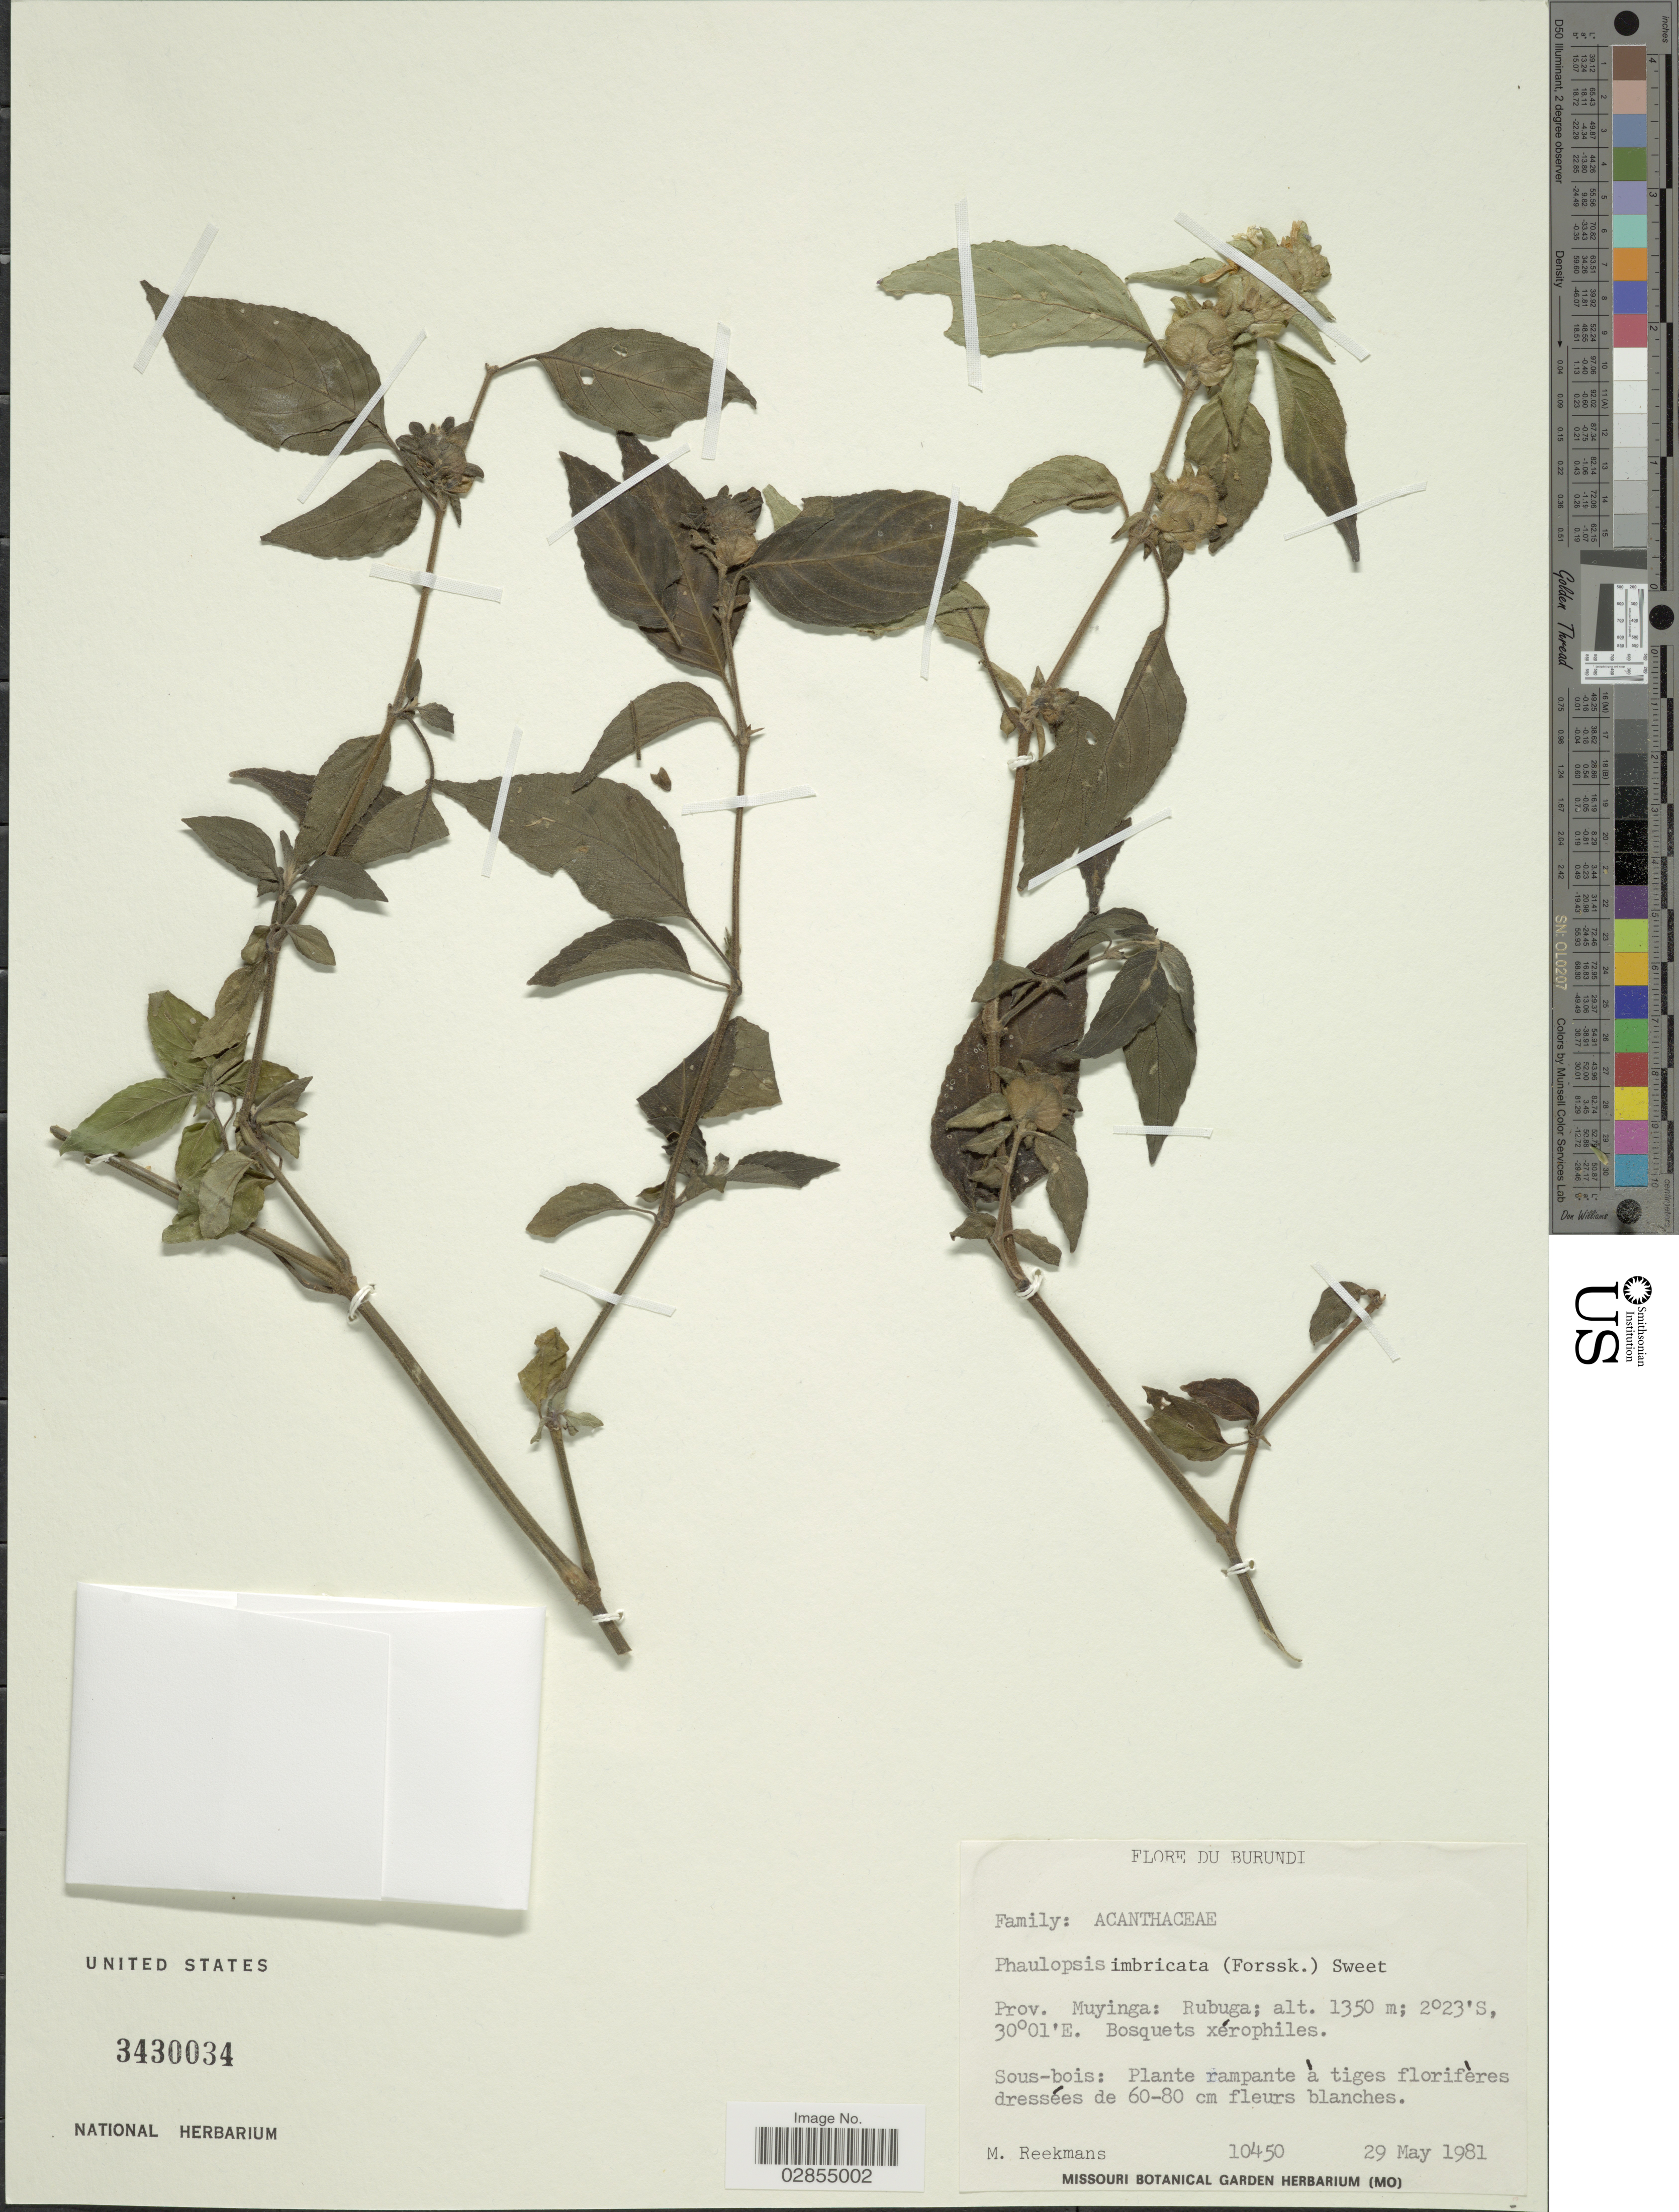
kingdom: Plantae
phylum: Tracheophyta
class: Magnoliopsida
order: Lamiales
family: Acanthaceae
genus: Phaulopsis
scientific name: Phaulopsis imbricata subsp. imbricata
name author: (Forssk.) Sweet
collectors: M. Reekmans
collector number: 10450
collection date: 1981-05-29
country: Burundi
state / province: Muyinga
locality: Rubuga.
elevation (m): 1350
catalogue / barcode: US 3430034